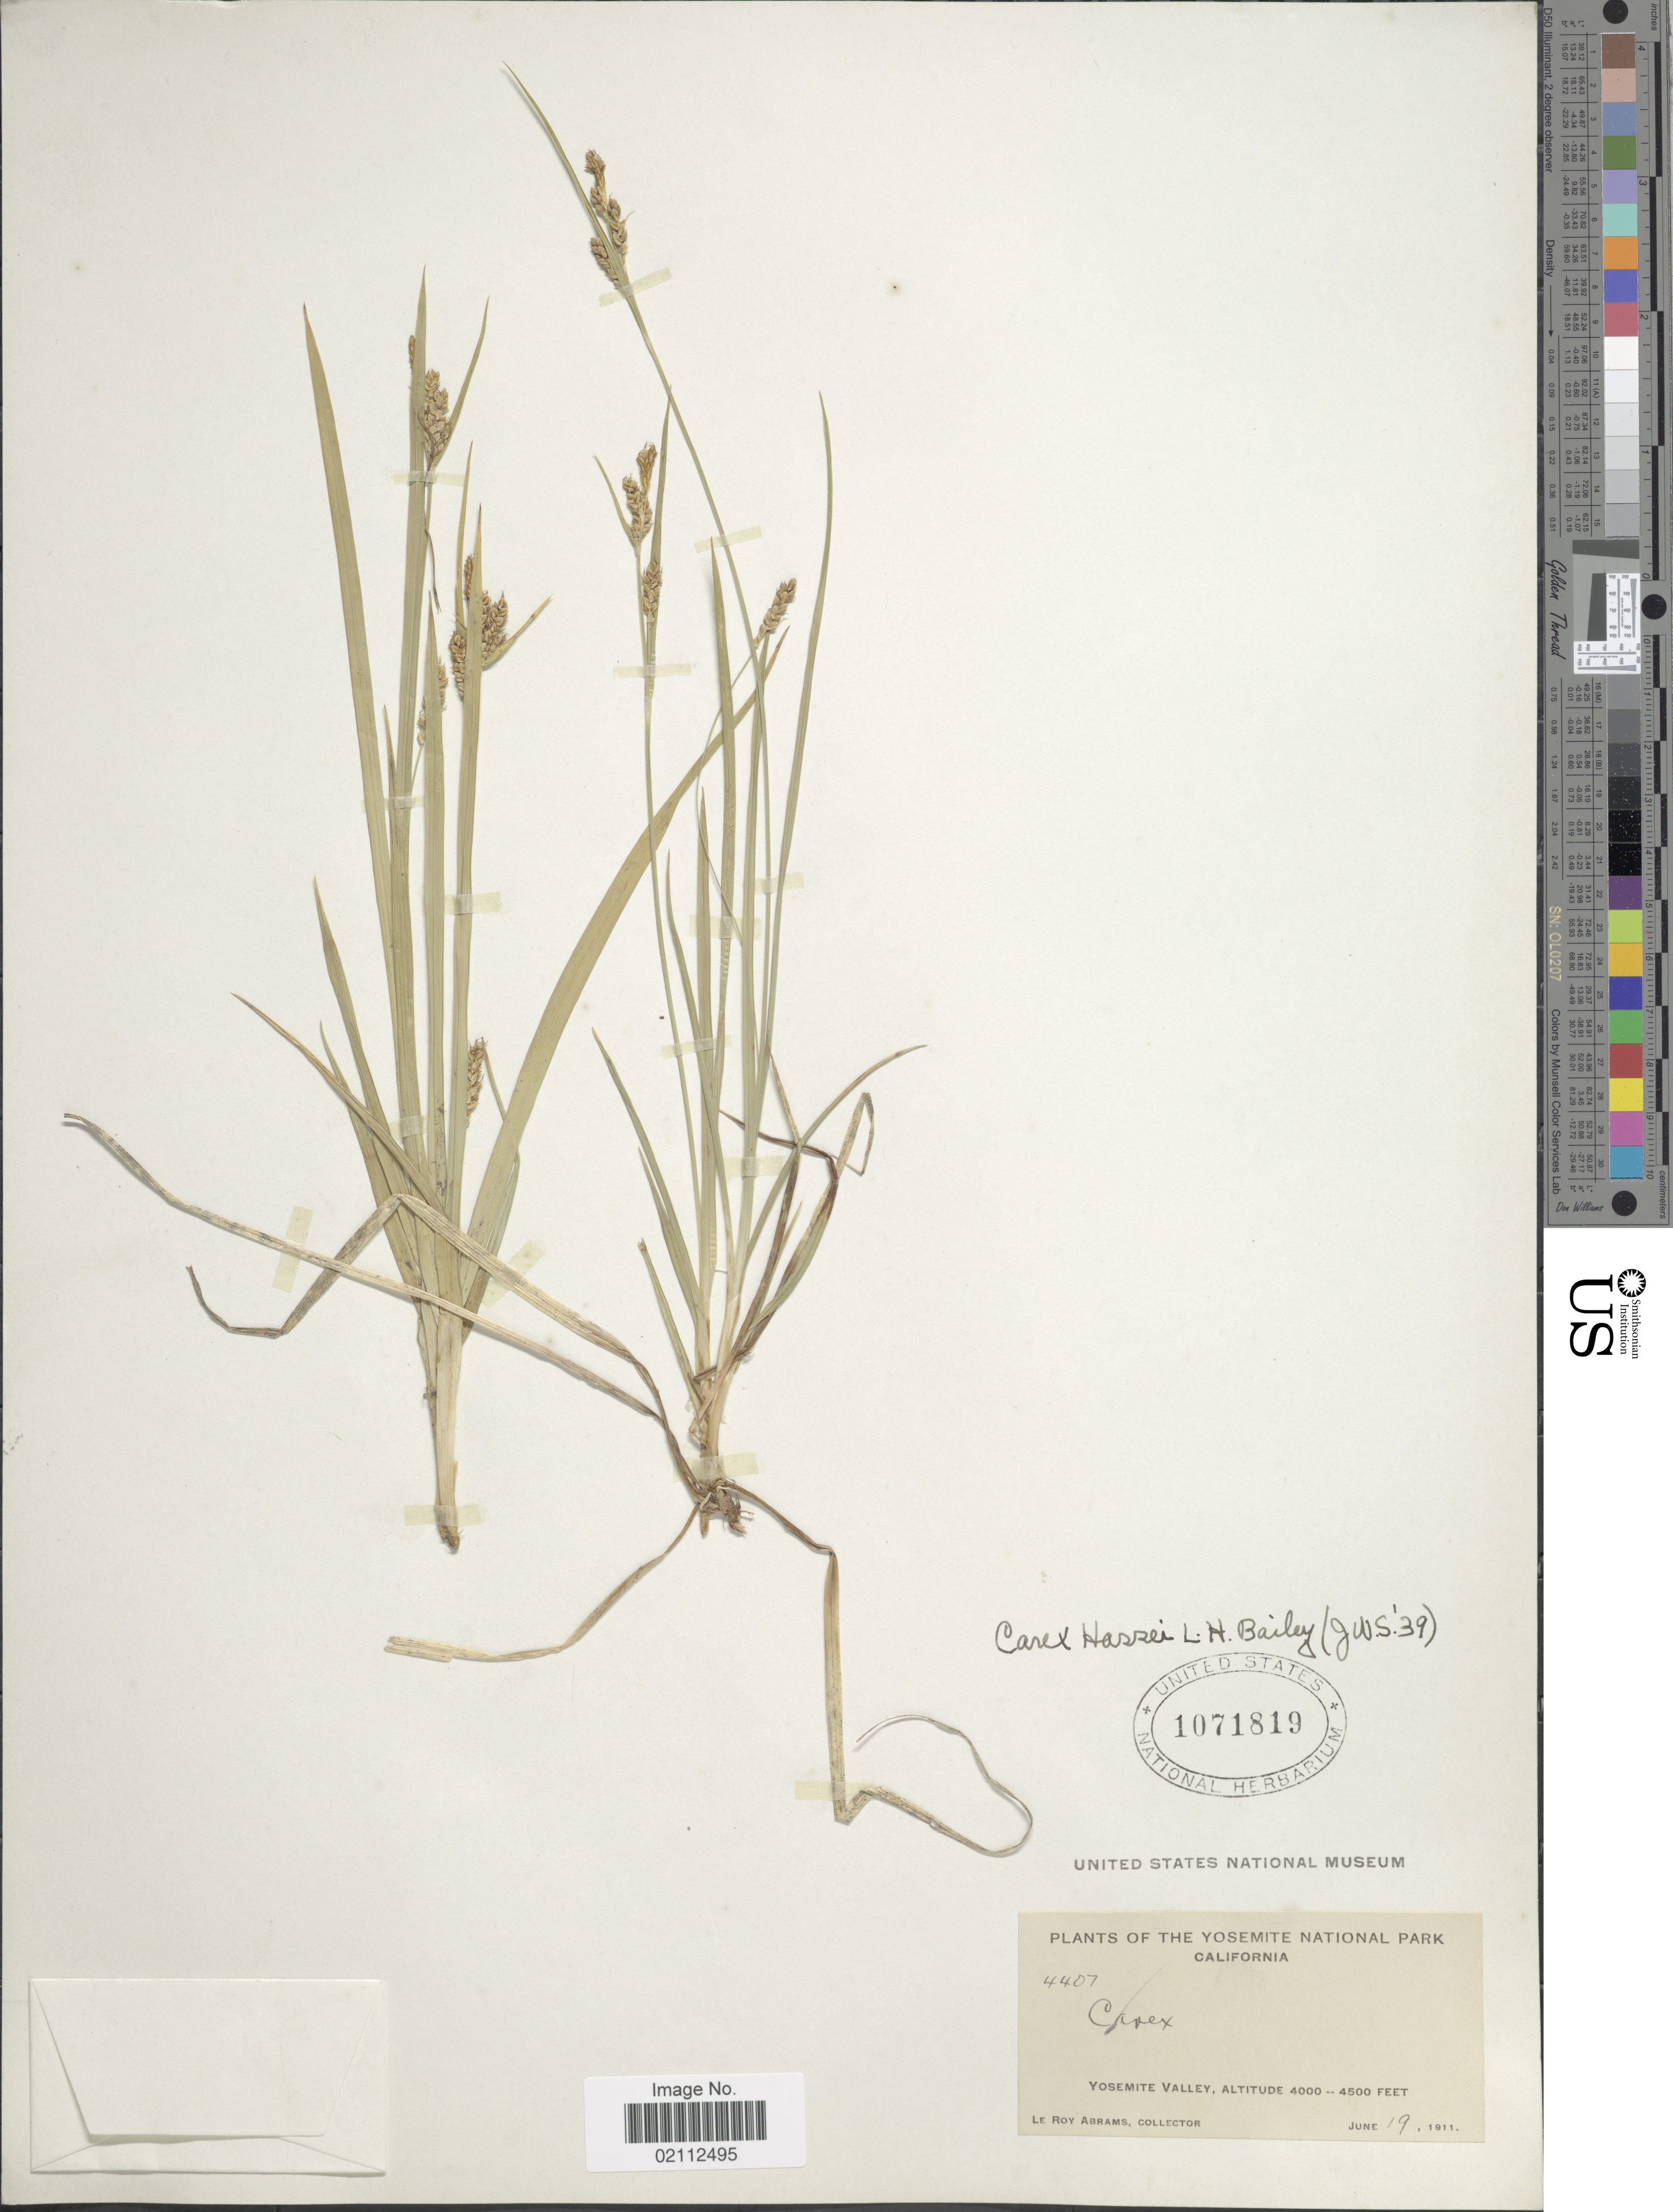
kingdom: Plantae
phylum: Tracheophyta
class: Liliopsida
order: Poales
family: Cyperaceae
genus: Carex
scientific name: Carex hassei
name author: L.H. Bailey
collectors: L. Abrams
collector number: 4407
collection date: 1911-06-19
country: United States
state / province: California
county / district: Mariposa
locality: The Yosemite National Park, Yosemite Valley.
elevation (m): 1219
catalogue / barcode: US 1071819